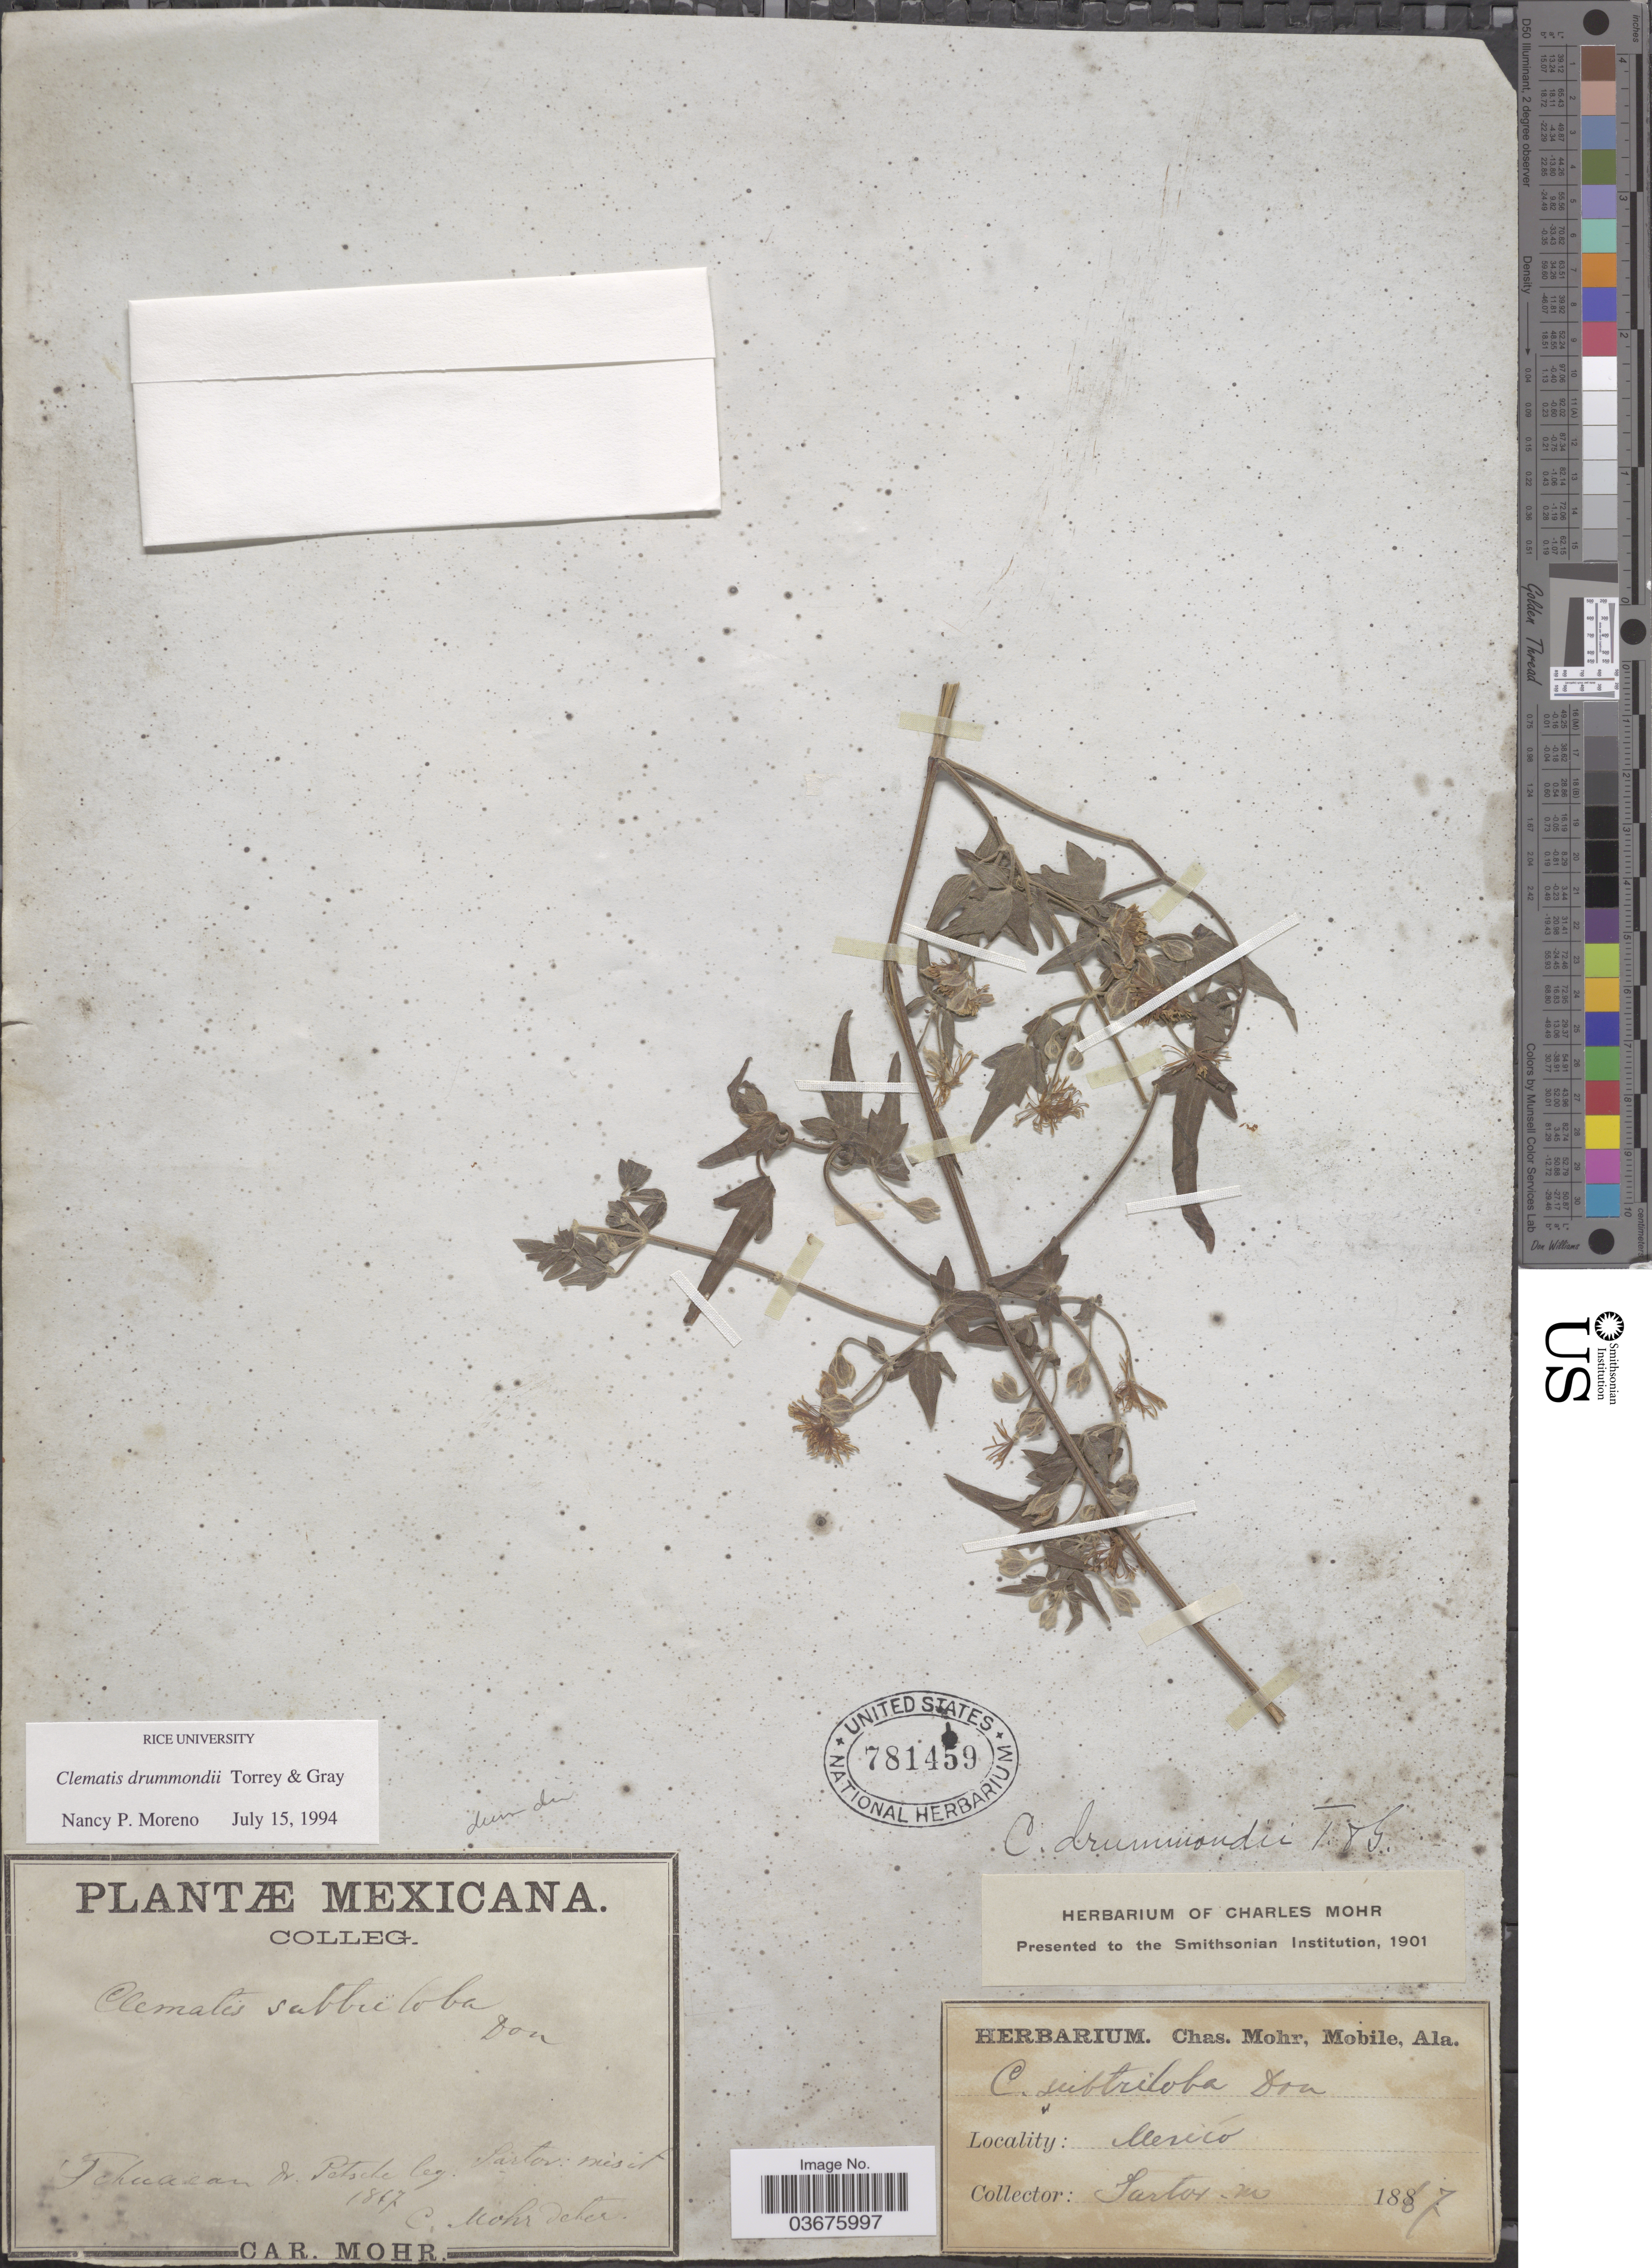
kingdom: Plantae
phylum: Tracheophyta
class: Magnoliopsida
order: Ranunculales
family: Ranunculaceae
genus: Clematis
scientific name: Clematis drummondii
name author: Torr. & A. Gray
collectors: Sartor & Sartov-M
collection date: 1867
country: Mexico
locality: Tehuacan.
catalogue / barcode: US 781459